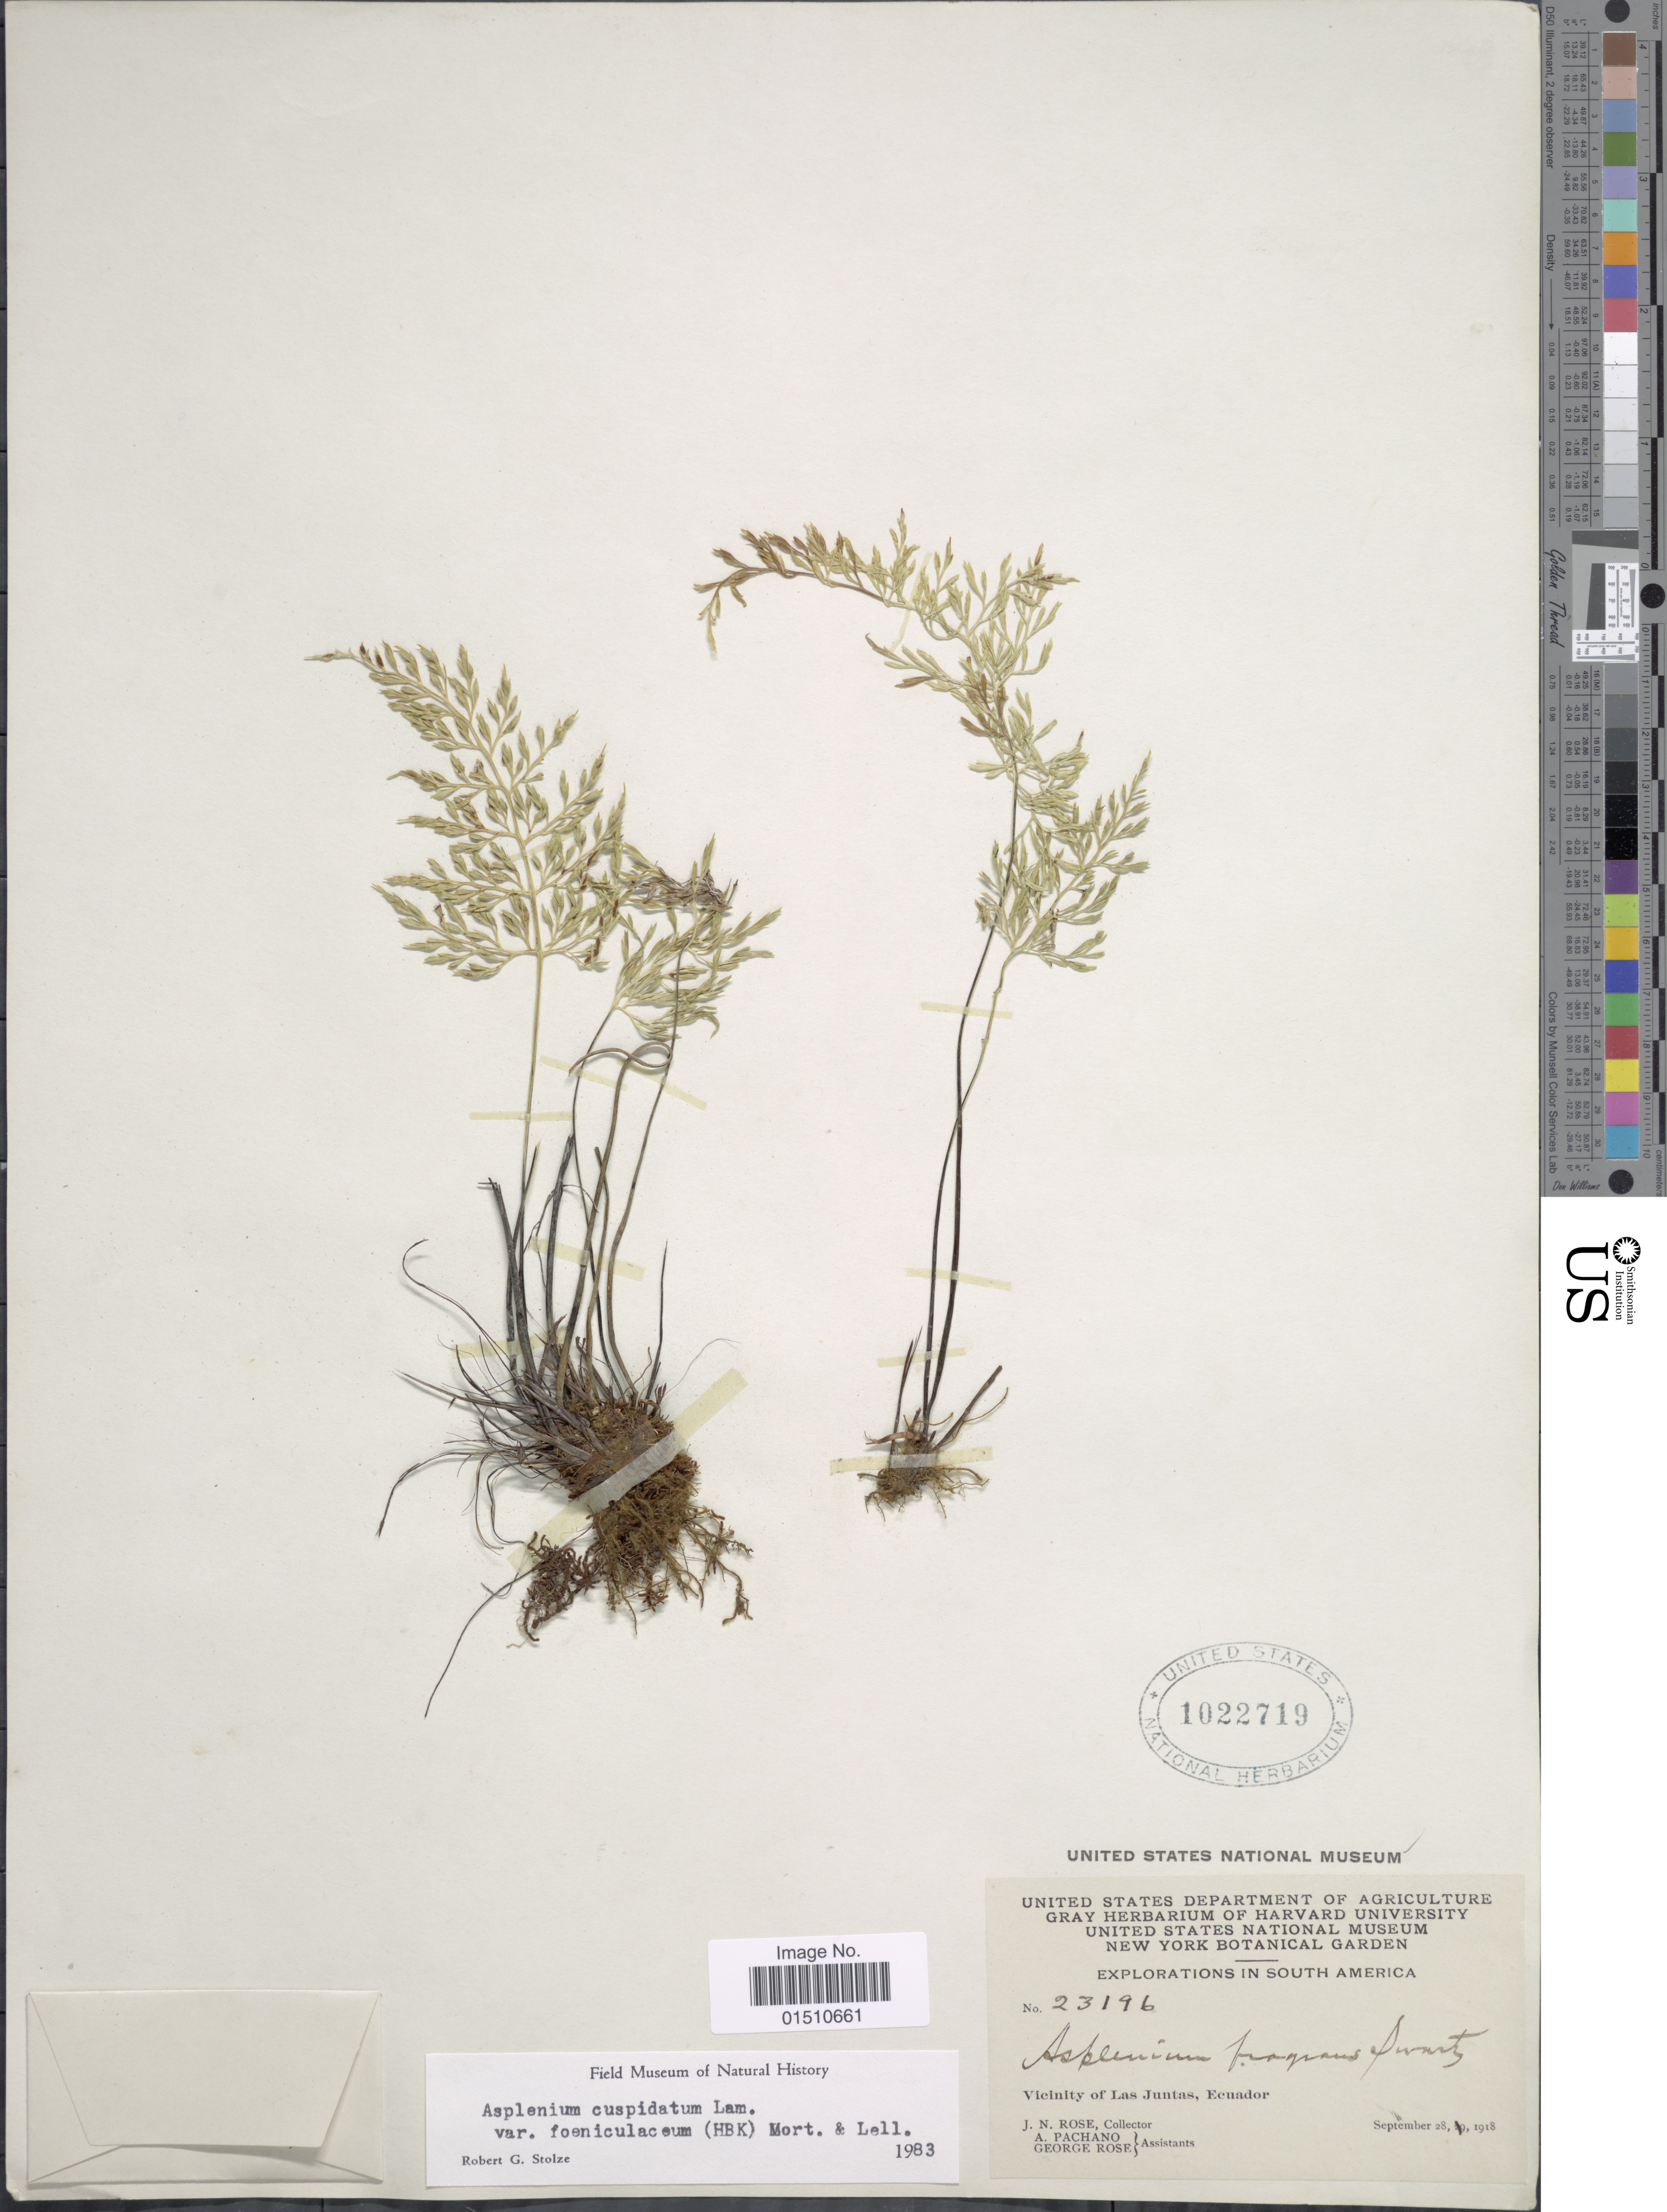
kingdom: Plantae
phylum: Tracheophyta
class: Polypodiopsida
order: Polypodiales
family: Aspleniaceae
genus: Asplenium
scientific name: Asplenium cuspidatum var. foeniculaceum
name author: (Kunth) C.V. Morton & Lellinger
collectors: J. N. Rose, A. Pachano & G. Rose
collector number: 23196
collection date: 1918-09-28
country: Ecuador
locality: South America, Vicinituy of Las Juntas, Ecuador.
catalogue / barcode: US 1022719